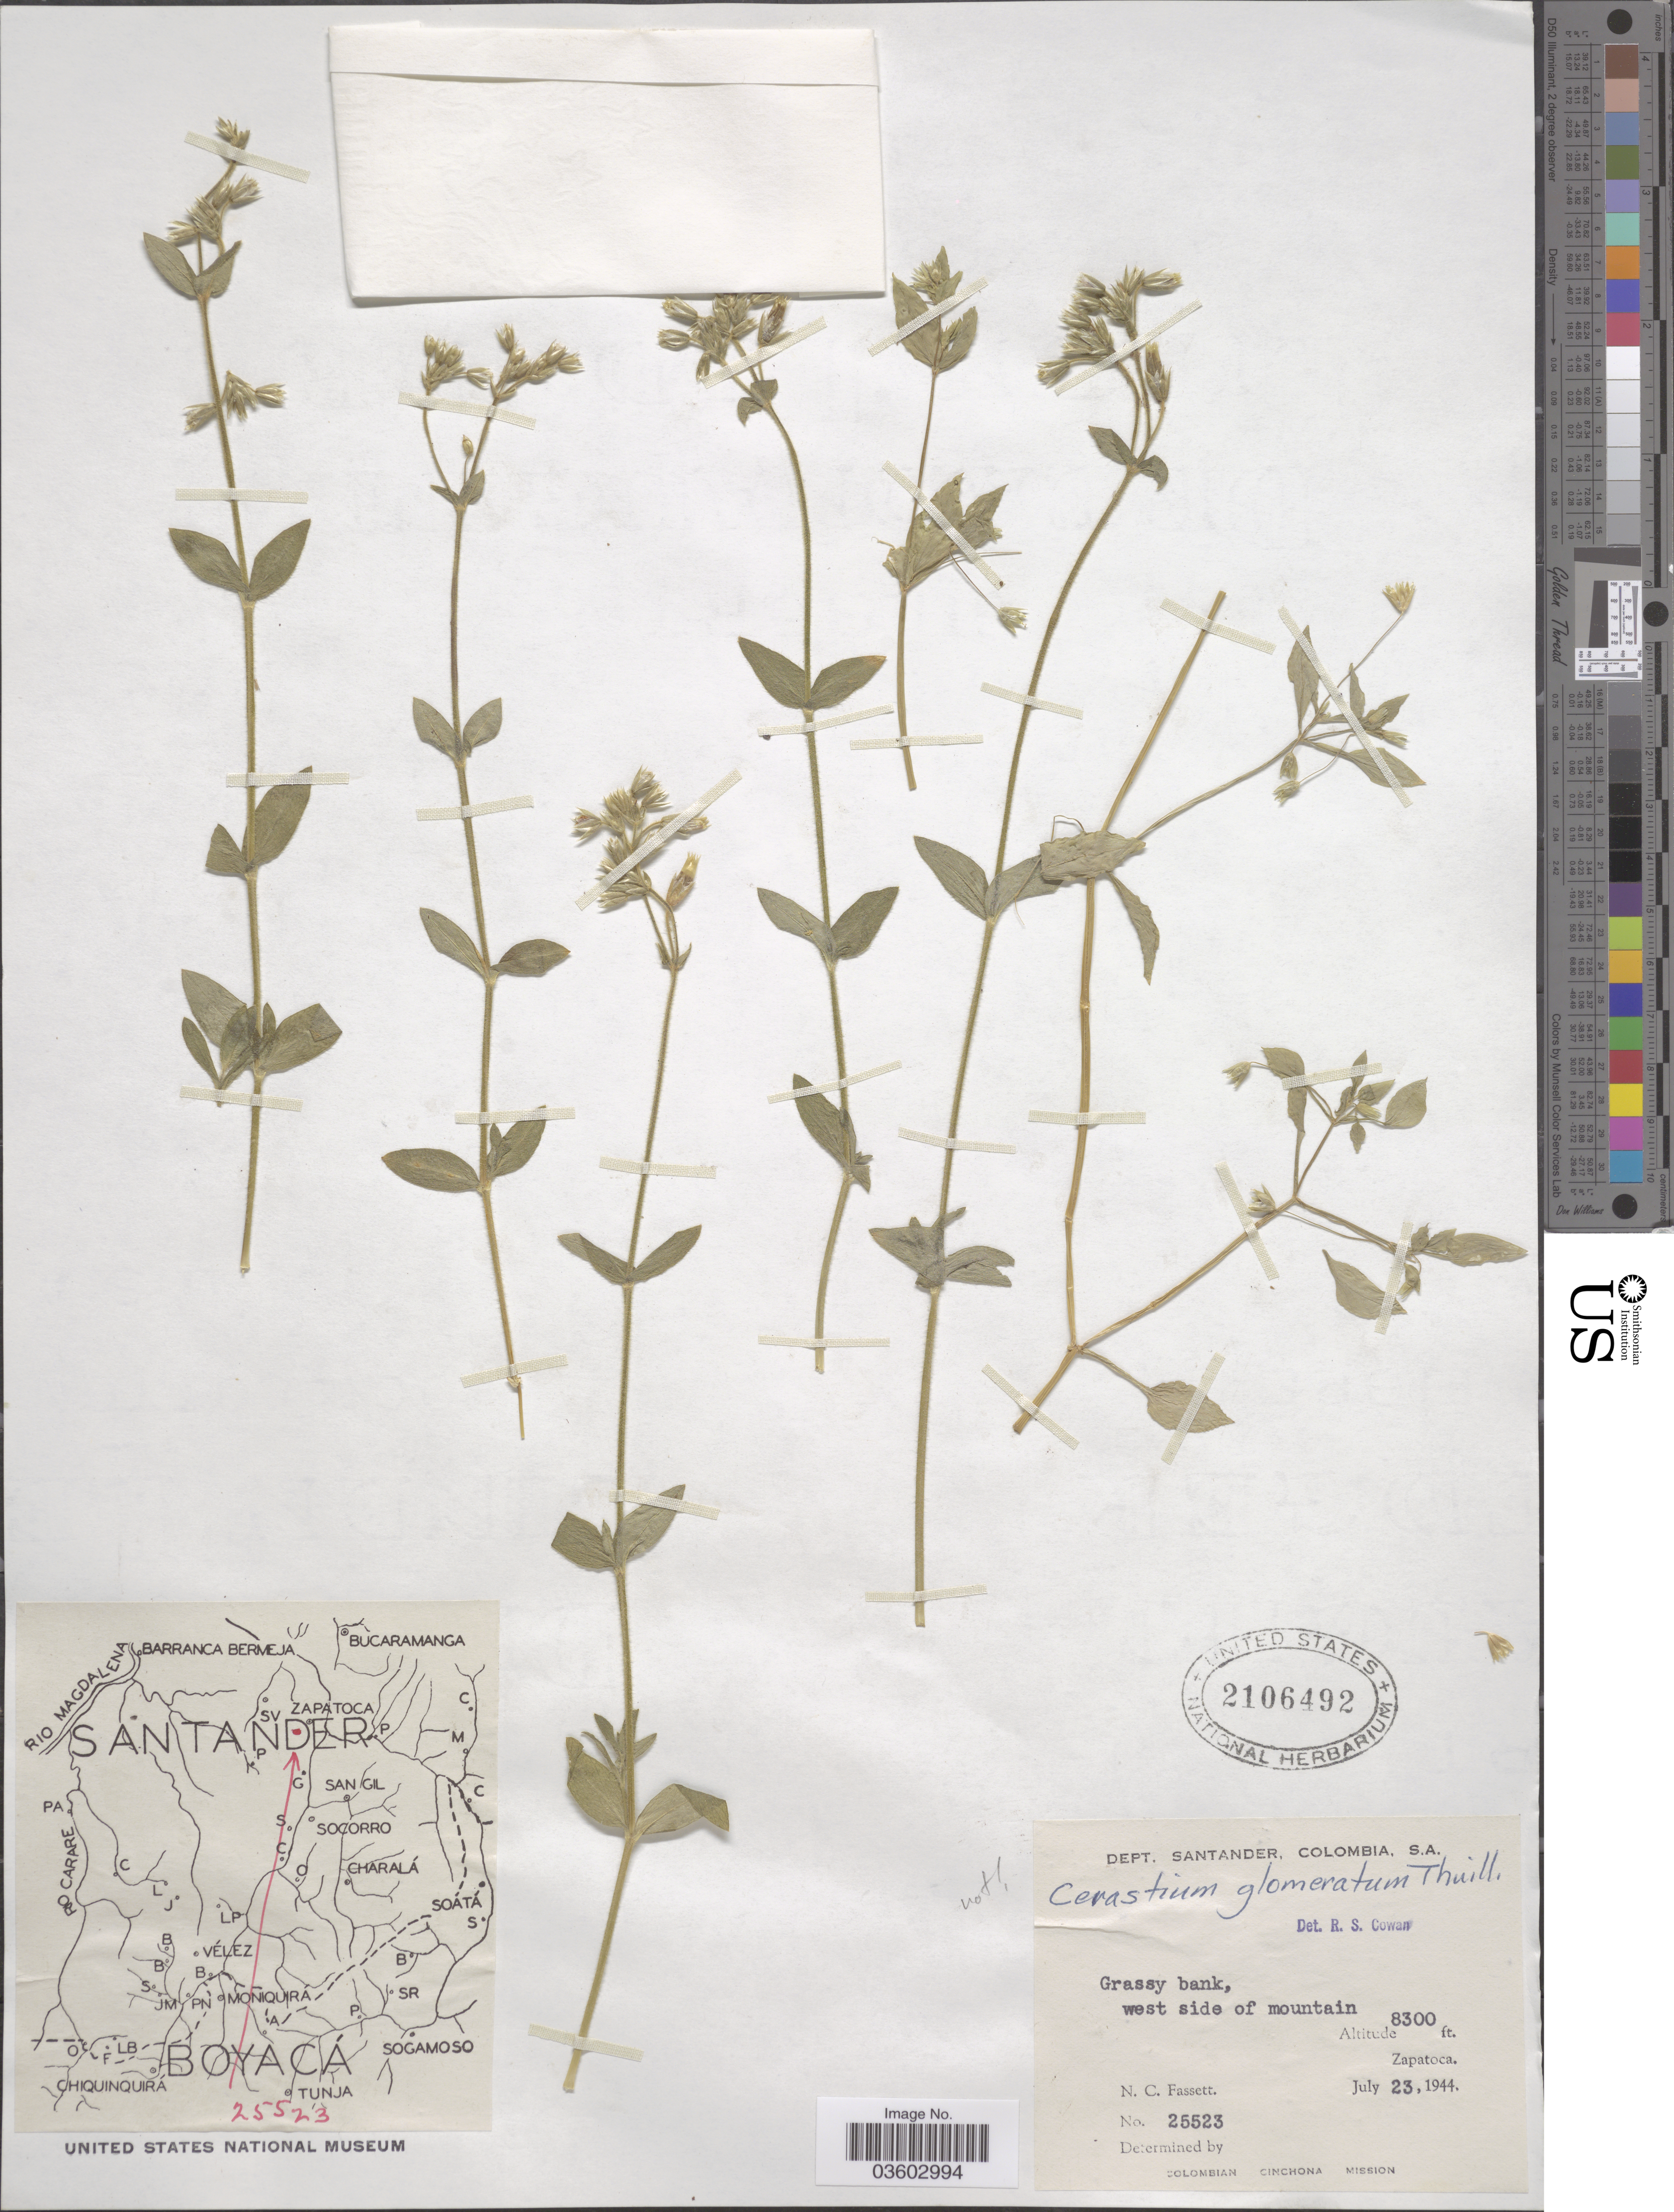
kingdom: Plantae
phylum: Tracheophyta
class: Magnoliopsida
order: Caryophyllales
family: Caryophyllaceae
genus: Cerastium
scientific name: Cerastium sp.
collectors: N. C. Fassett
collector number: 25523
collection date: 1944-07-23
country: Colombia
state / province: Santander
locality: Dept. Santander. West side of mountain. Zapatoca.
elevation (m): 2530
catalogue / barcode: US 2106492